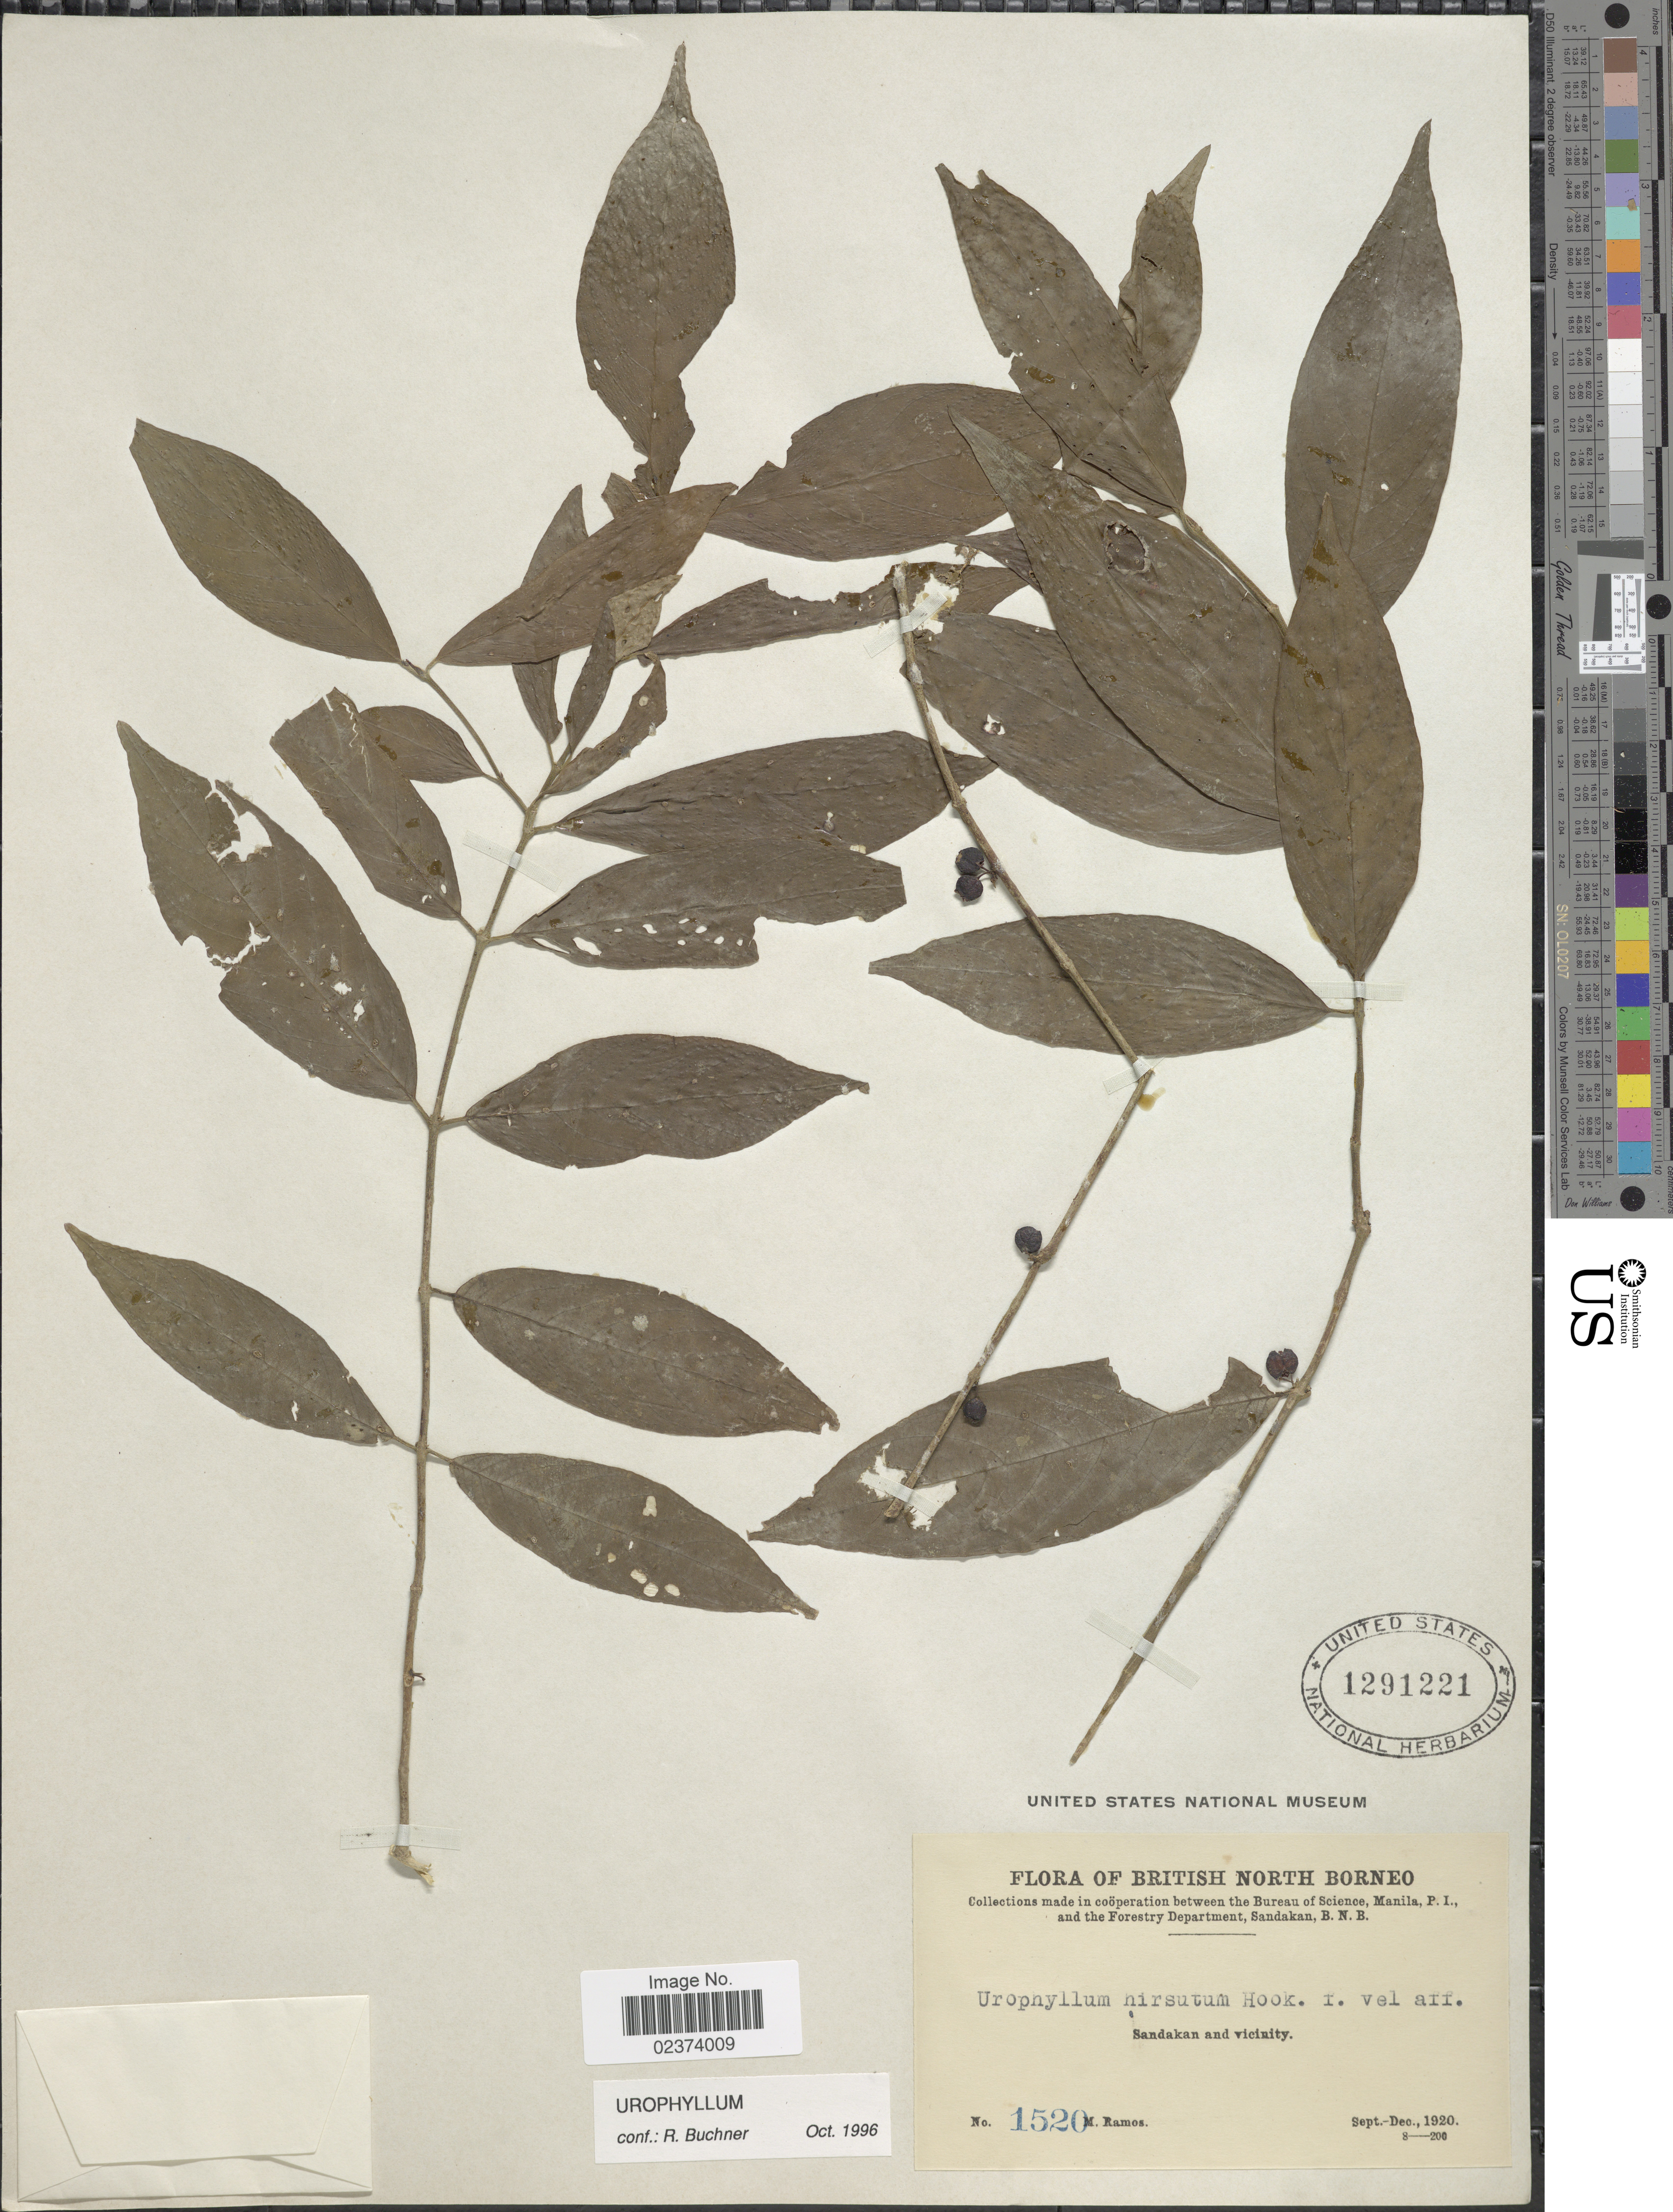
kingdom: Plantae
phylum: Tracheophyta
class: Magnoliopsida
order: Gentianales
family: Rubiaceae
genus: Urophyllum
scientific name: Urophyllum hirsutum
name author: Hook. f.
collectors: M. Ramos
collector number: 1520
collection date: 1920-09/1920-12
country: Malaysia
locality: British North Borneo, Sandakan and vicinity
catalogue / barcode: US 1291221